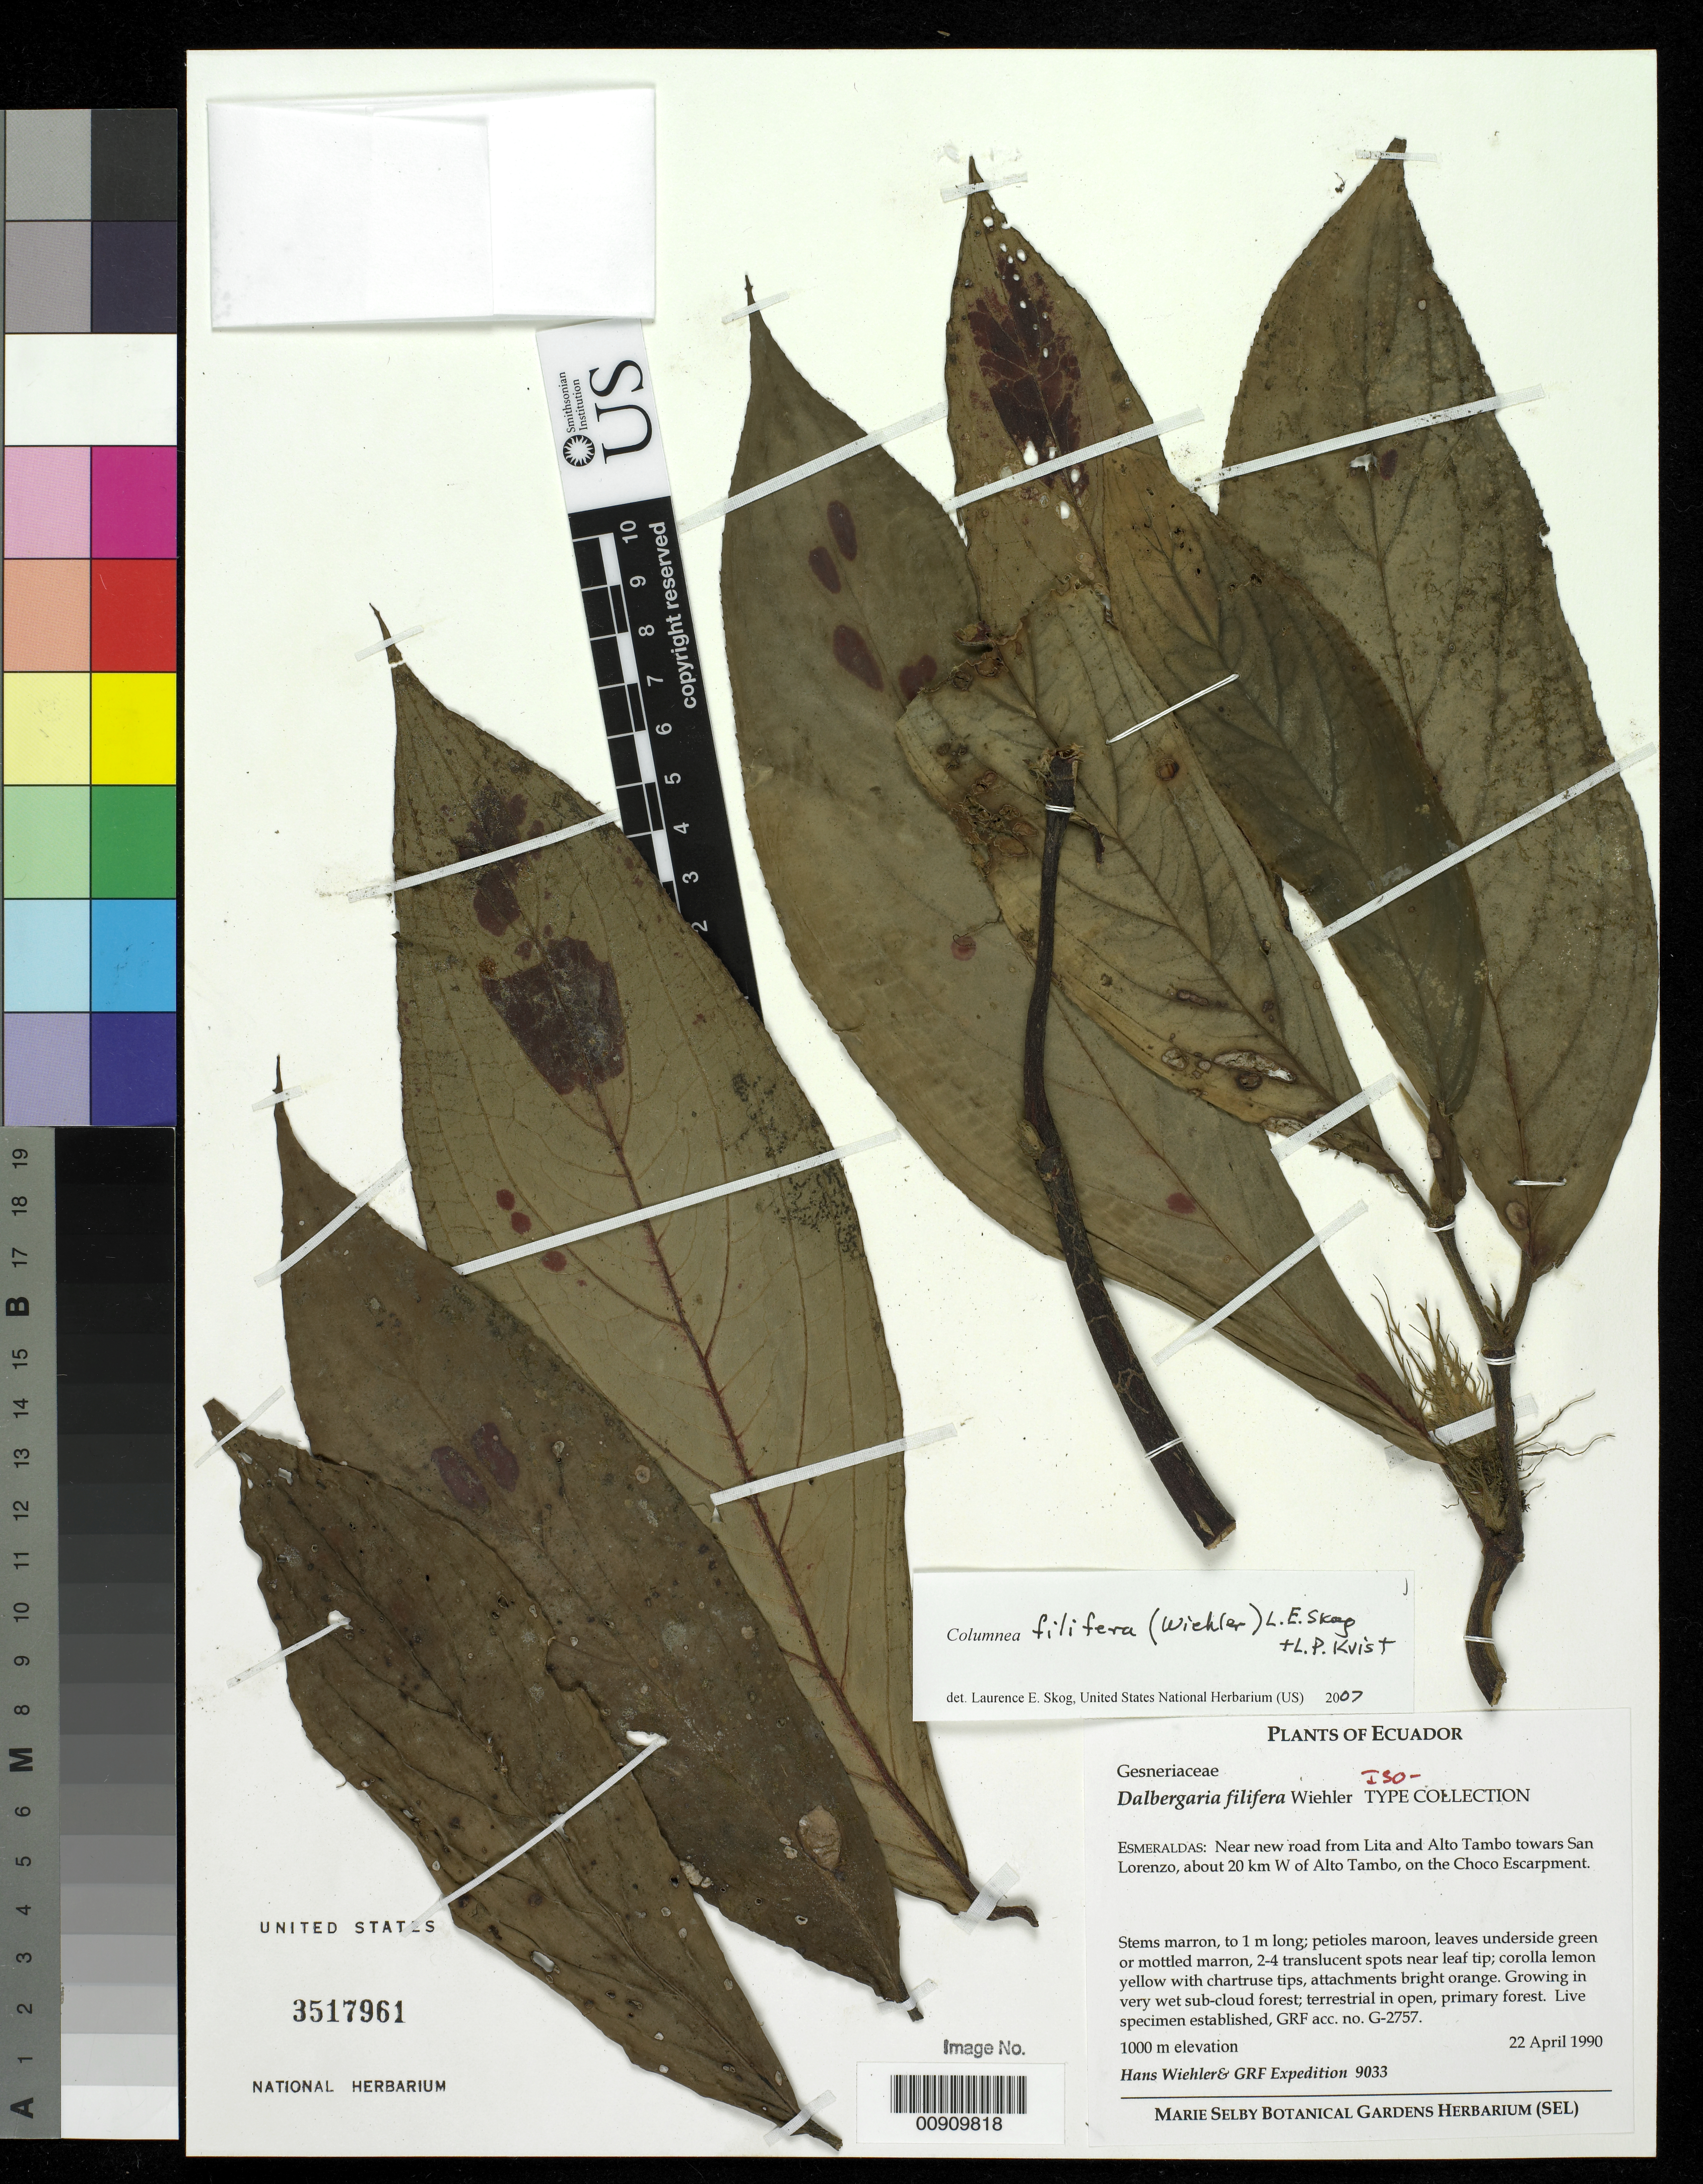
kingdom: Plantae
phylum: Tracheophyta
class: Magnoliopsida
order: Lamiales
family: Gesneriaceae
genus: Dalbergaria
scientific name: Dalbergaria filifera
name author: Wiehler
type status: Isotype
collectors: H. J. Wiehler & GRF Expedition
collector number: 9033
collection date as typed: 22 Apr 1990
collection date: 1990-04-22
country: Ecuador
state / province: Esmeraldas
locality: Esmeraldas: near new road from Lita and Alto Tambo towards San Lorenzo, about 20 km W of Alto tambo, on the Choco Escarpment.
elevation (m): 1000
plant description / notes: Cited by J.R. Clark et al., Selbyana 24: 119-140 (2003).; Live specimen established, GRF acc. no. G-2757.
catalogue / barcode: US 3517961